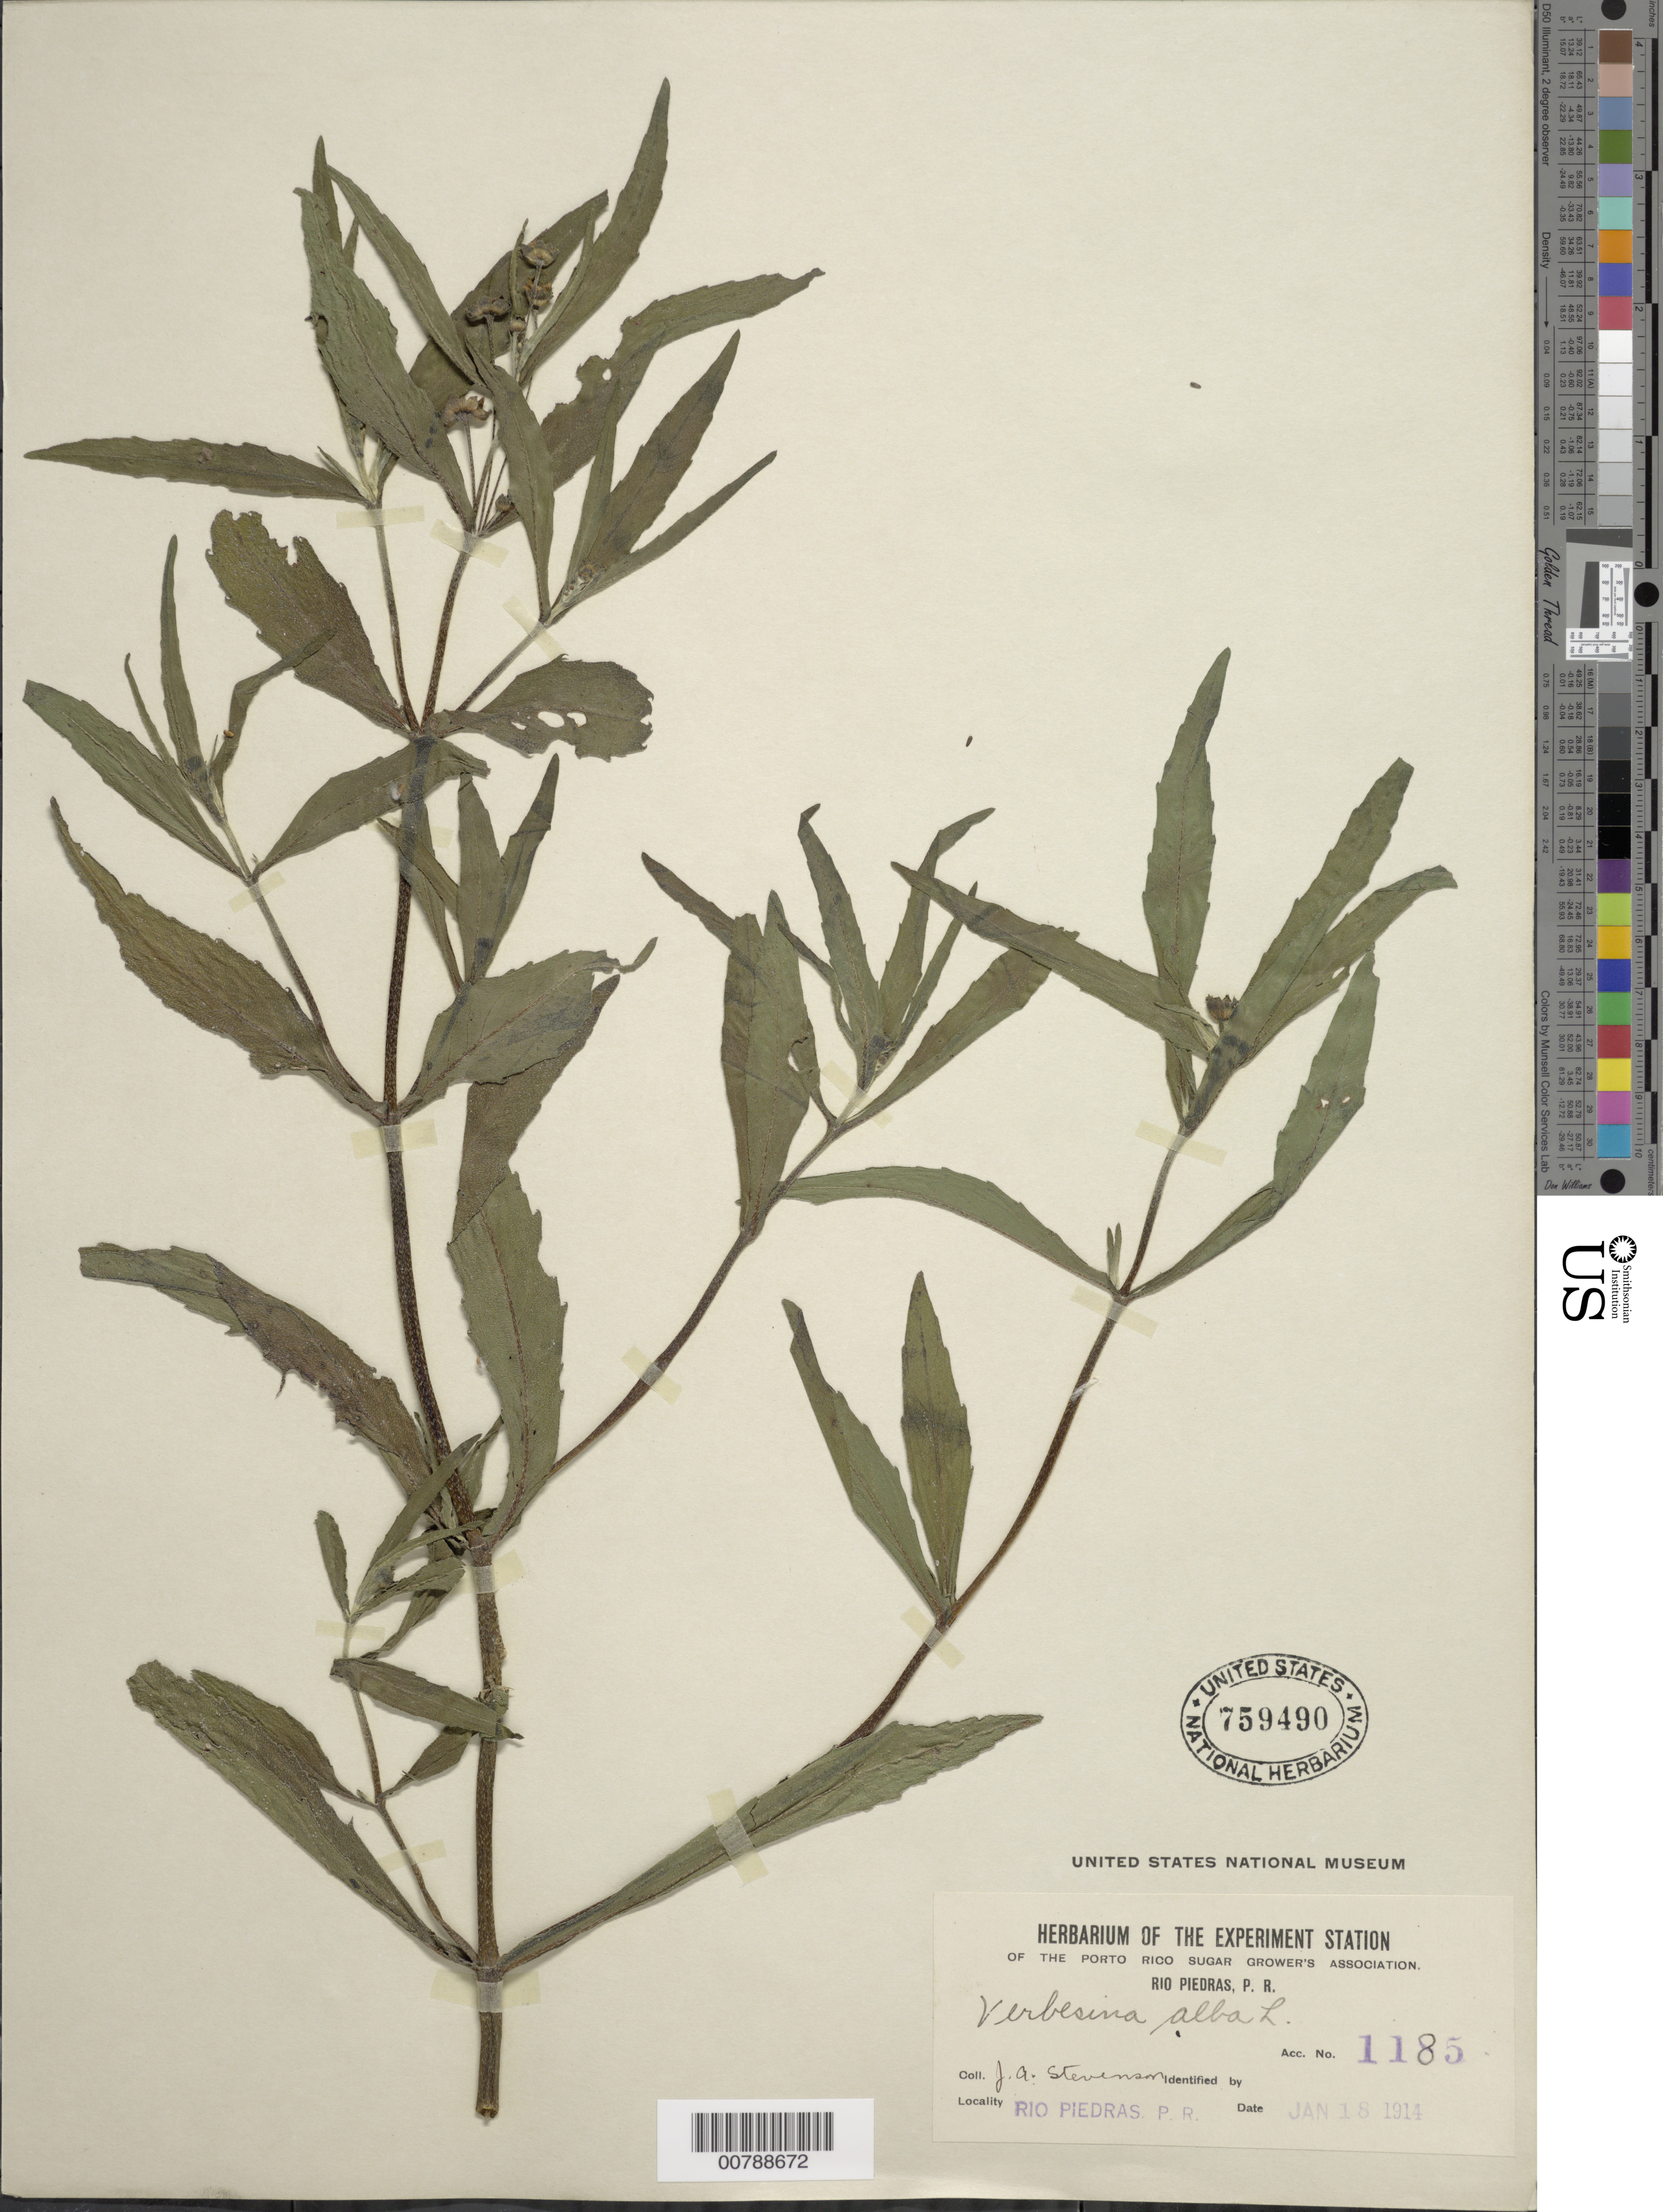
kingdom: Plantae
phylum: Tracheophyta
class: Magnoliopsida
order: Asterales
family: Asteraceae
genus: Eclipta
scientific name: Eclipta prostrata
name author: (L.) L.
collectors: J. Stevenson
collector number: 1185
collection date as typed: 18 Jan 1914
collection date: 1914-01-18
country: Puerto Rico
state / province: San Juan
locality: Río Piedras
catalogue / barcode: US 759490